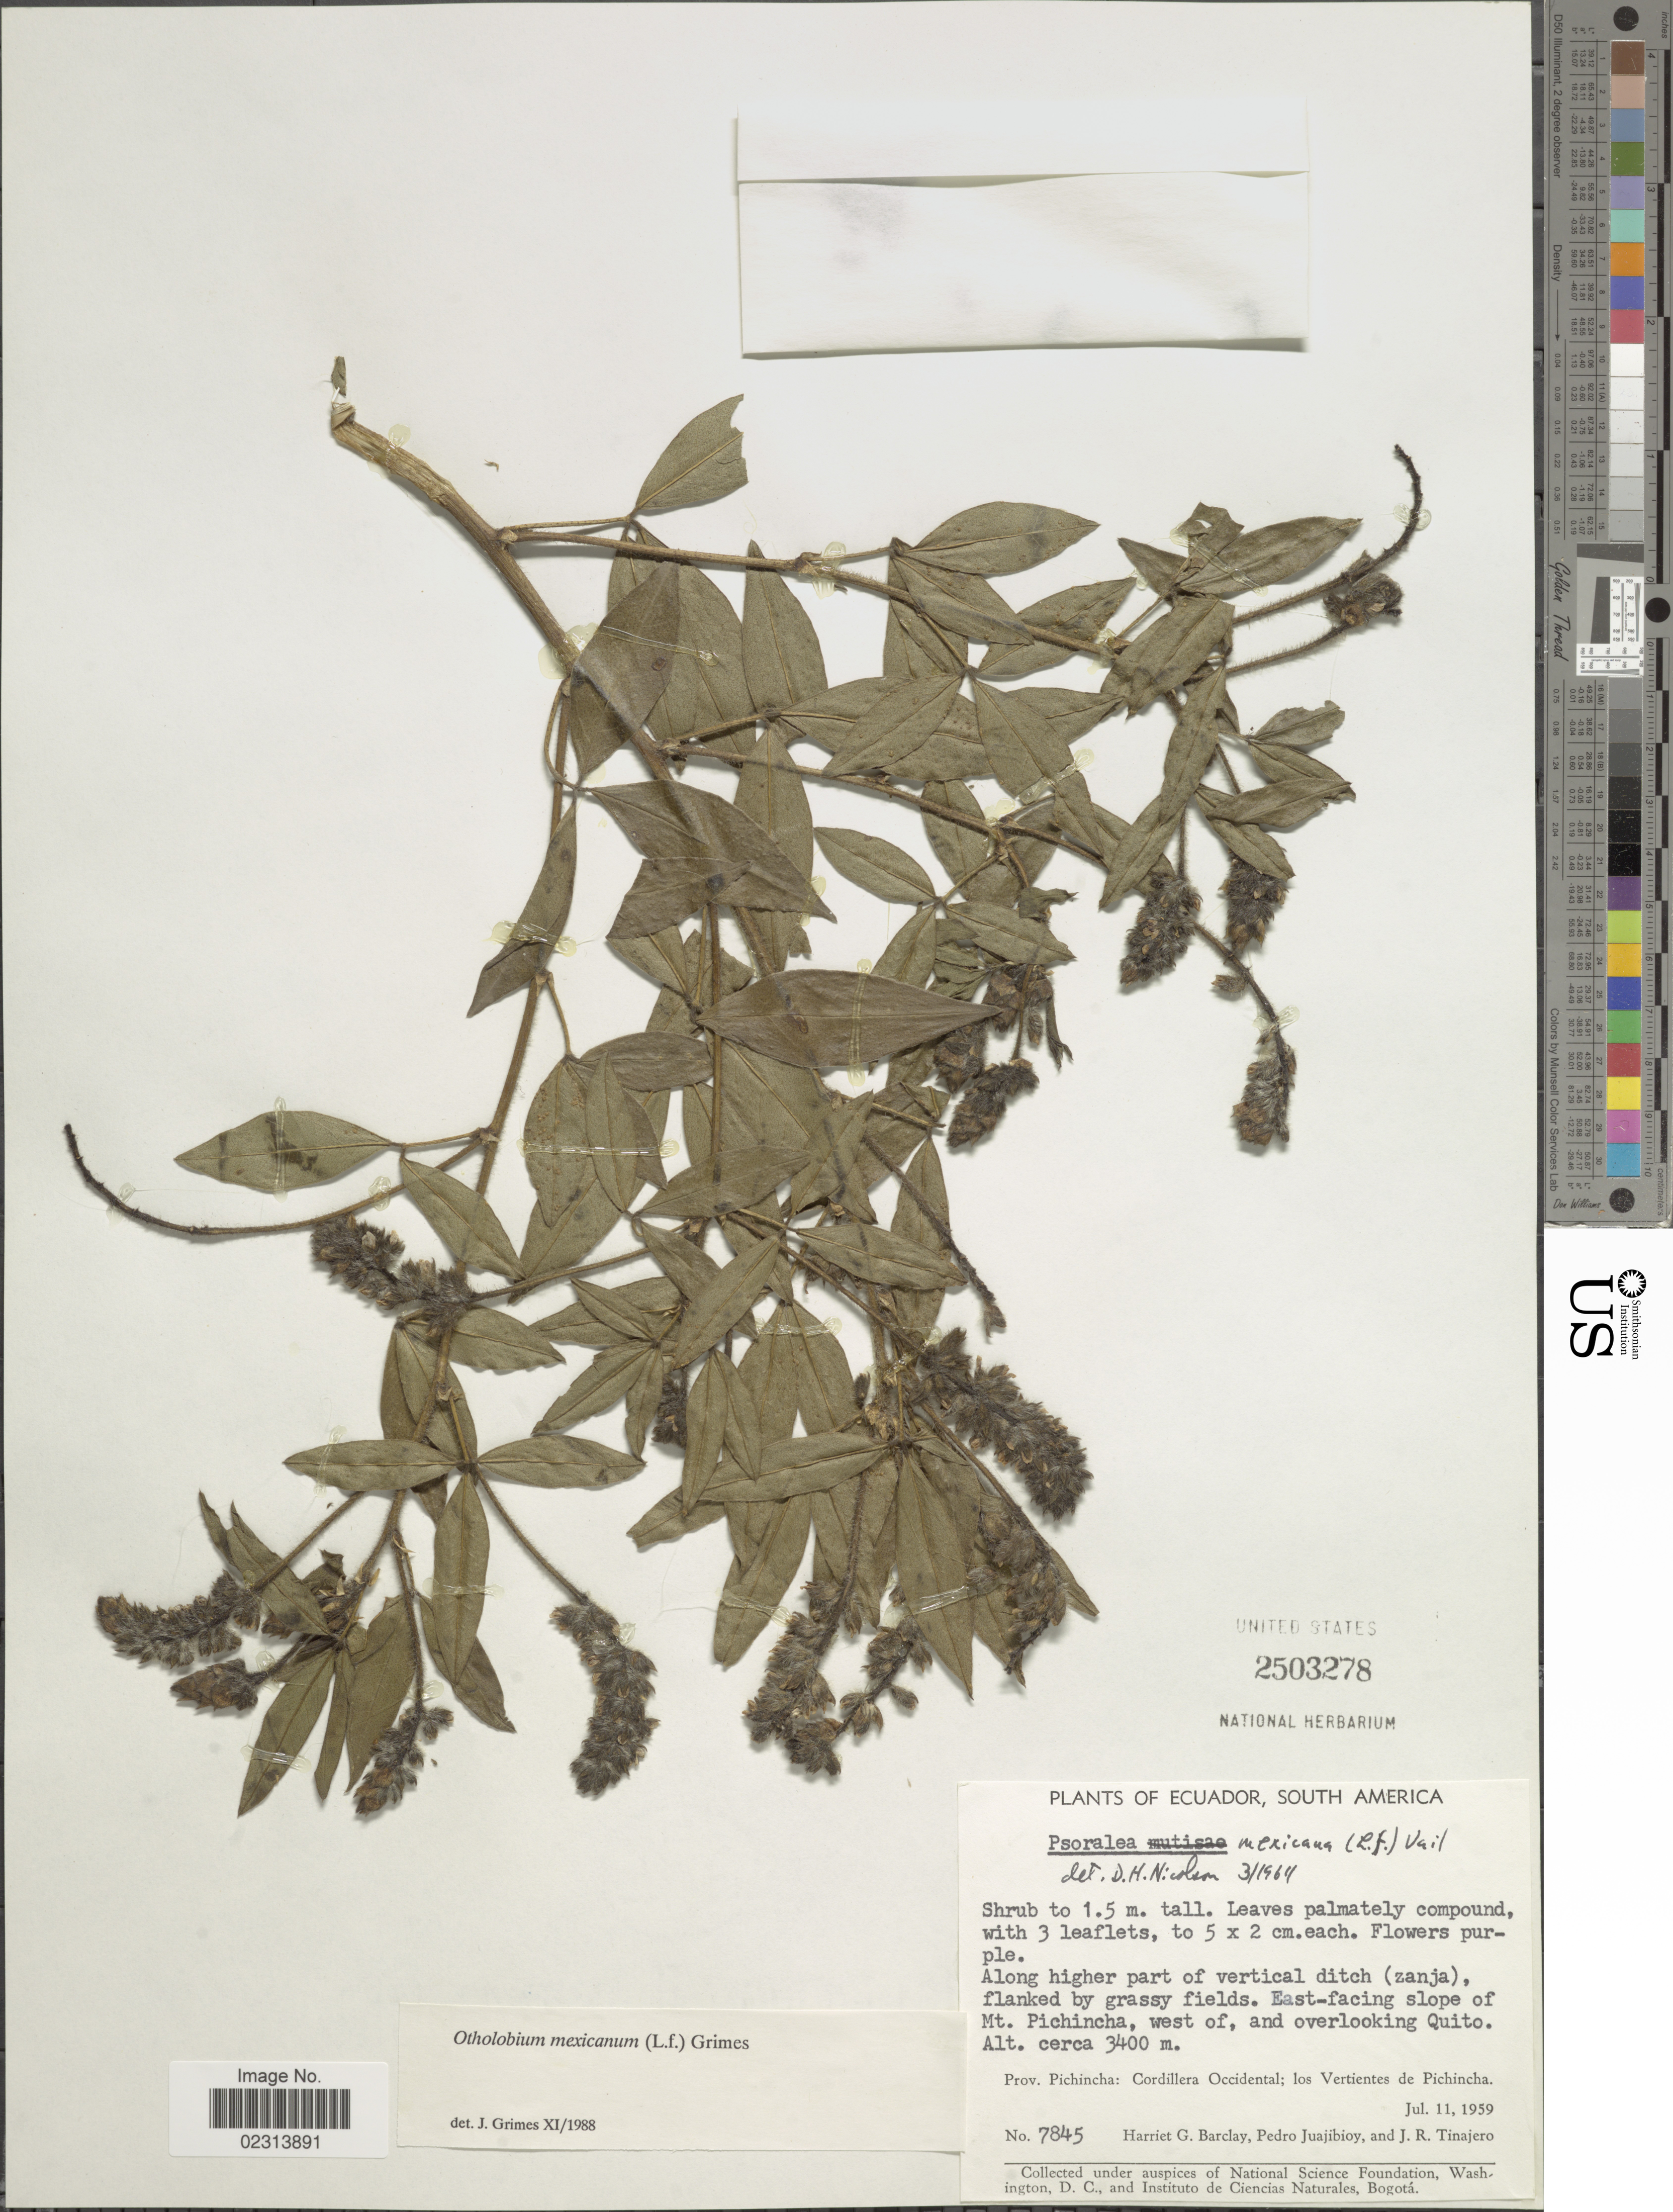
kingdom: Plantae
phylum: Tracheophyta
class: Magnoliopsida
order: Fabales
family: Fabaceae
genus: Otholobium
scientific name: Otholobium mexicanum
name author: (L. f.) J.W. Grimes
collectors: H. G. Barclay, P. Juajibioy & J. Tinajero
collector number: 7845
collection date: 1959-07-11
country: Ecuador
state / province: Pichincha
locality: East-facing slope of Mt. Pichincha, west of and overlooking Quito, Prov. Pichincha: Cordillera Occidental: los Vertientes de Pichincha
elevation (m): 3400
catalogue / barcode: US 2503278